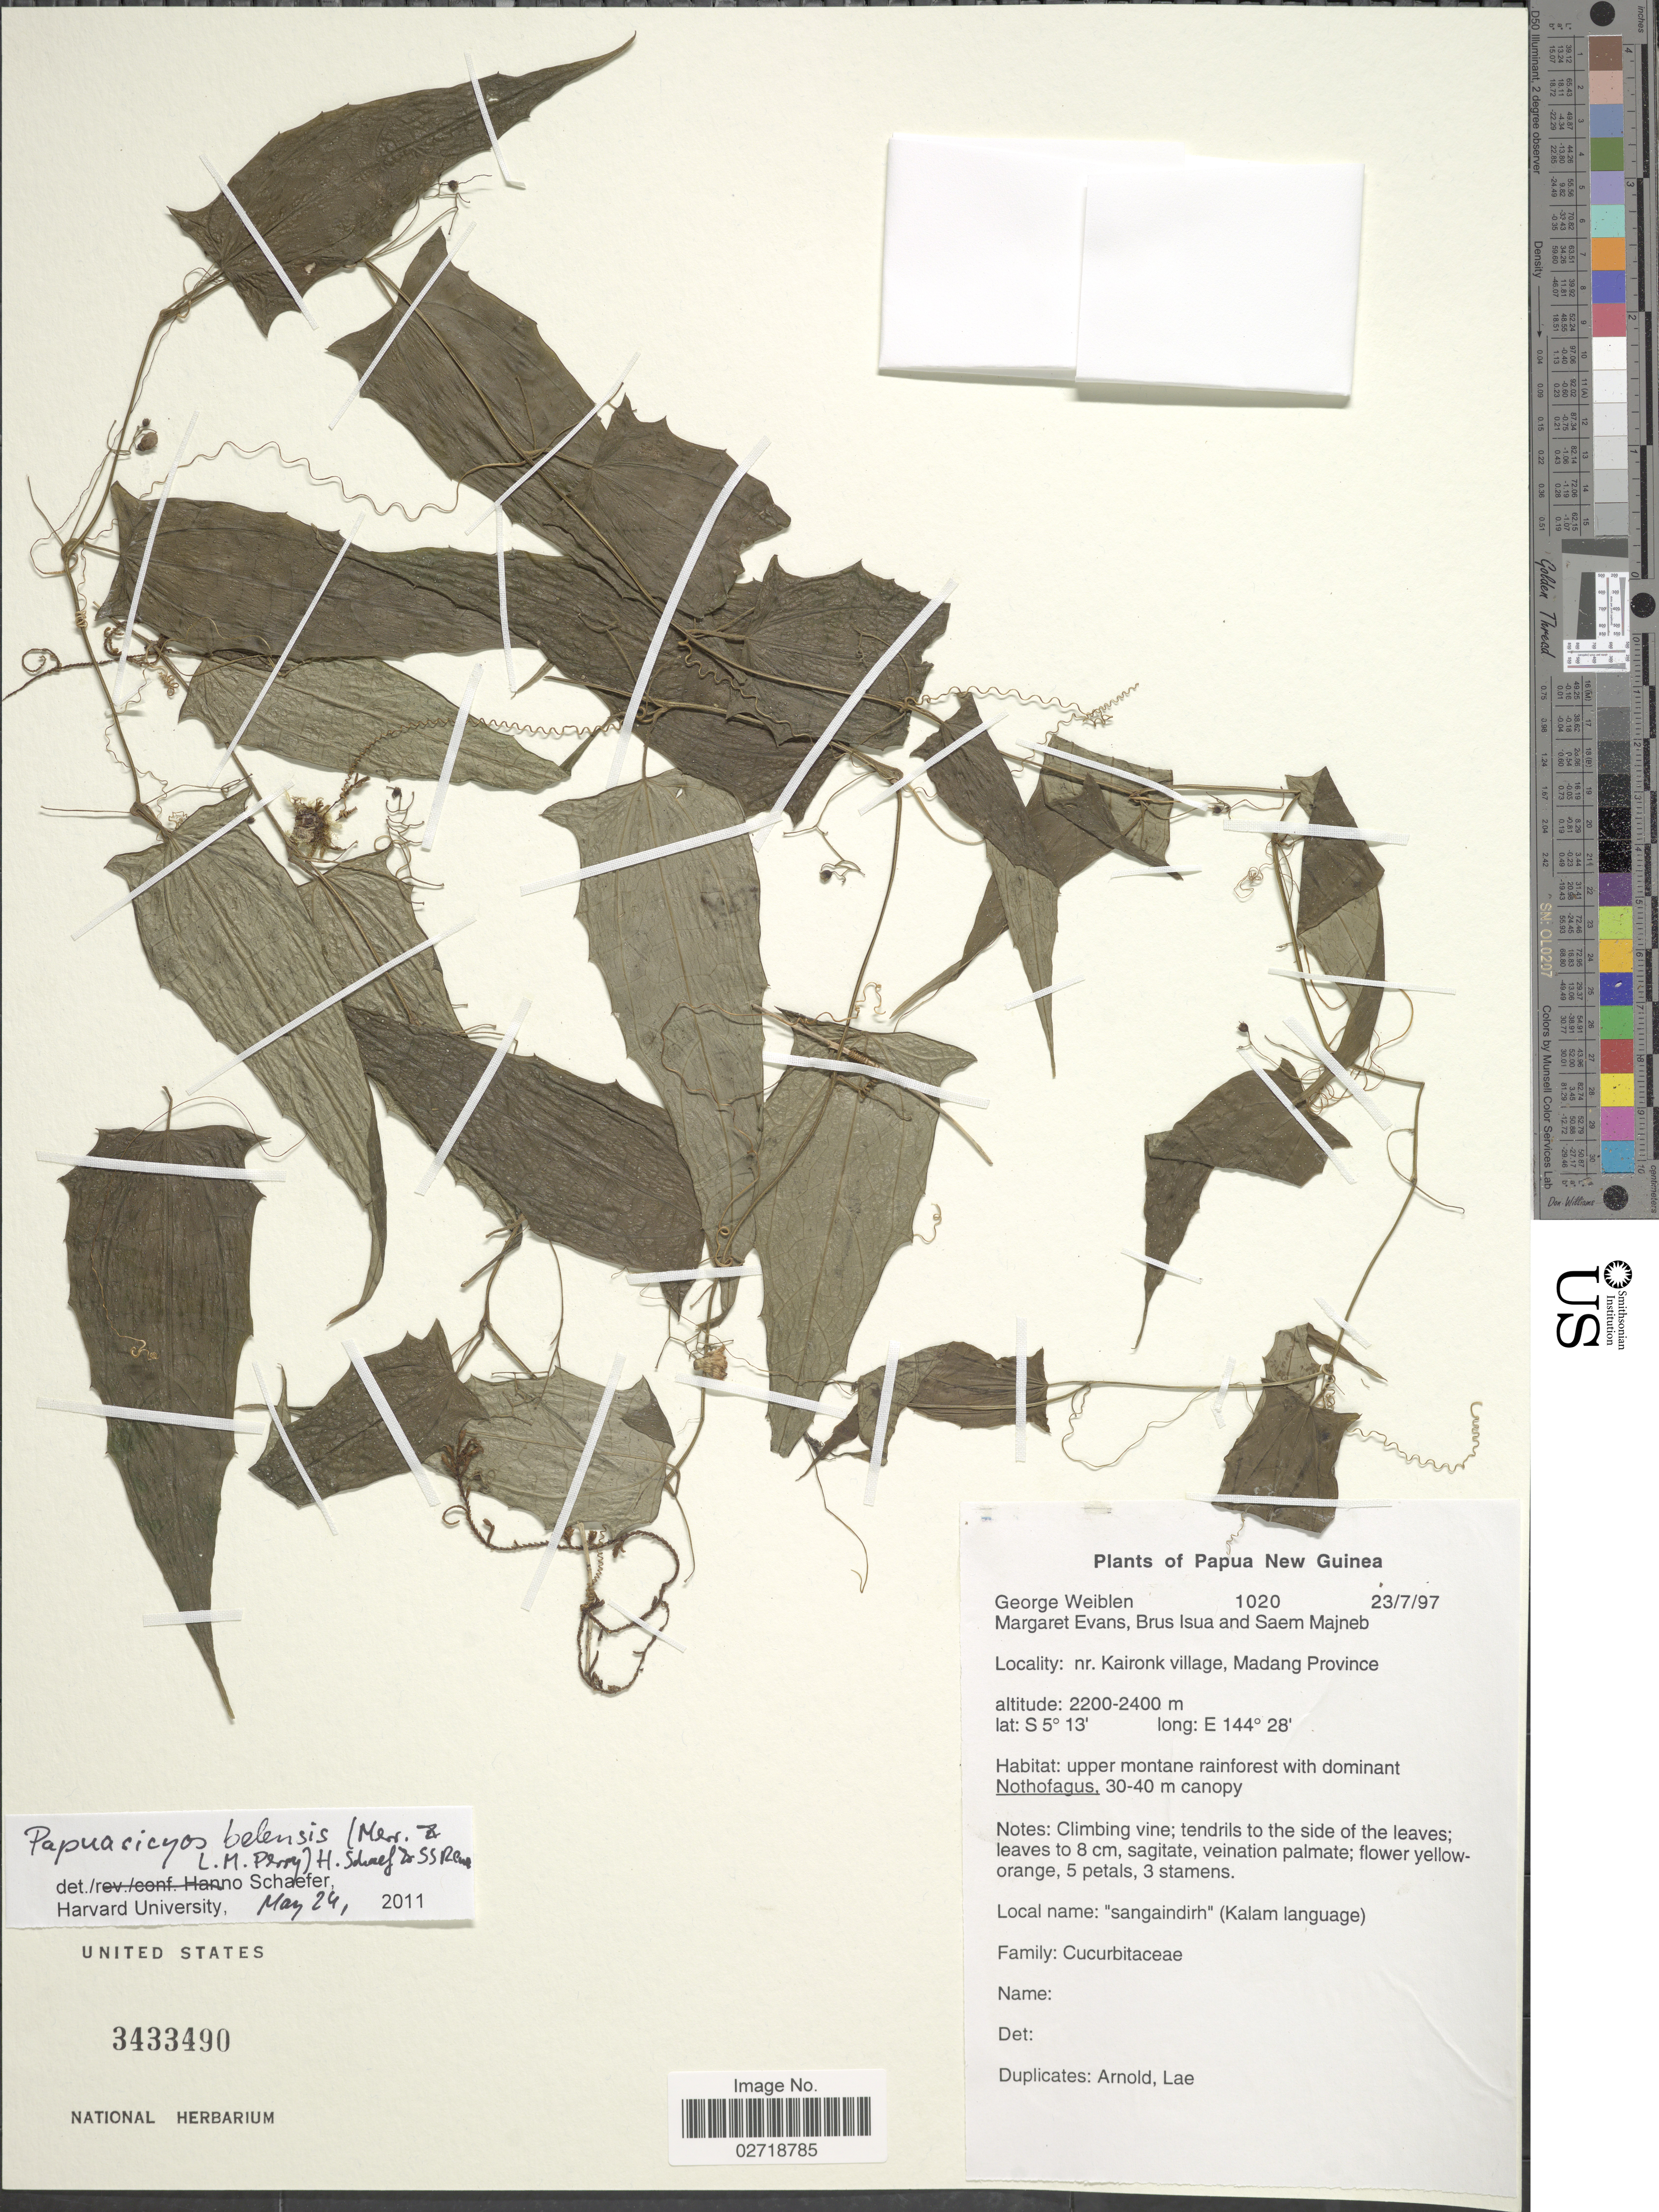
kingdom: Plantae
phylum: Tracheophyta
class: Magnoliopsida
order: Cucurbitales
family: Cucurbitaceae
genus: Papuasicyos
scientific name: Papuasicyos belensis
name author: (Merr. & L.M. Perry) H. Schaef. & S.S. Renner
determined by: Schaefer, Hanno, Harvard University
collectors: G. D. Weiblen, M. Evans, B. Isua & S. Majneb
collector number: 1020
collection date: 1997-07-23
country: Papua New Guinea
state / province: Madang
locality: Nr. Kaironk village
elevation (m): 2200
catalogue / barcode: US 3433490